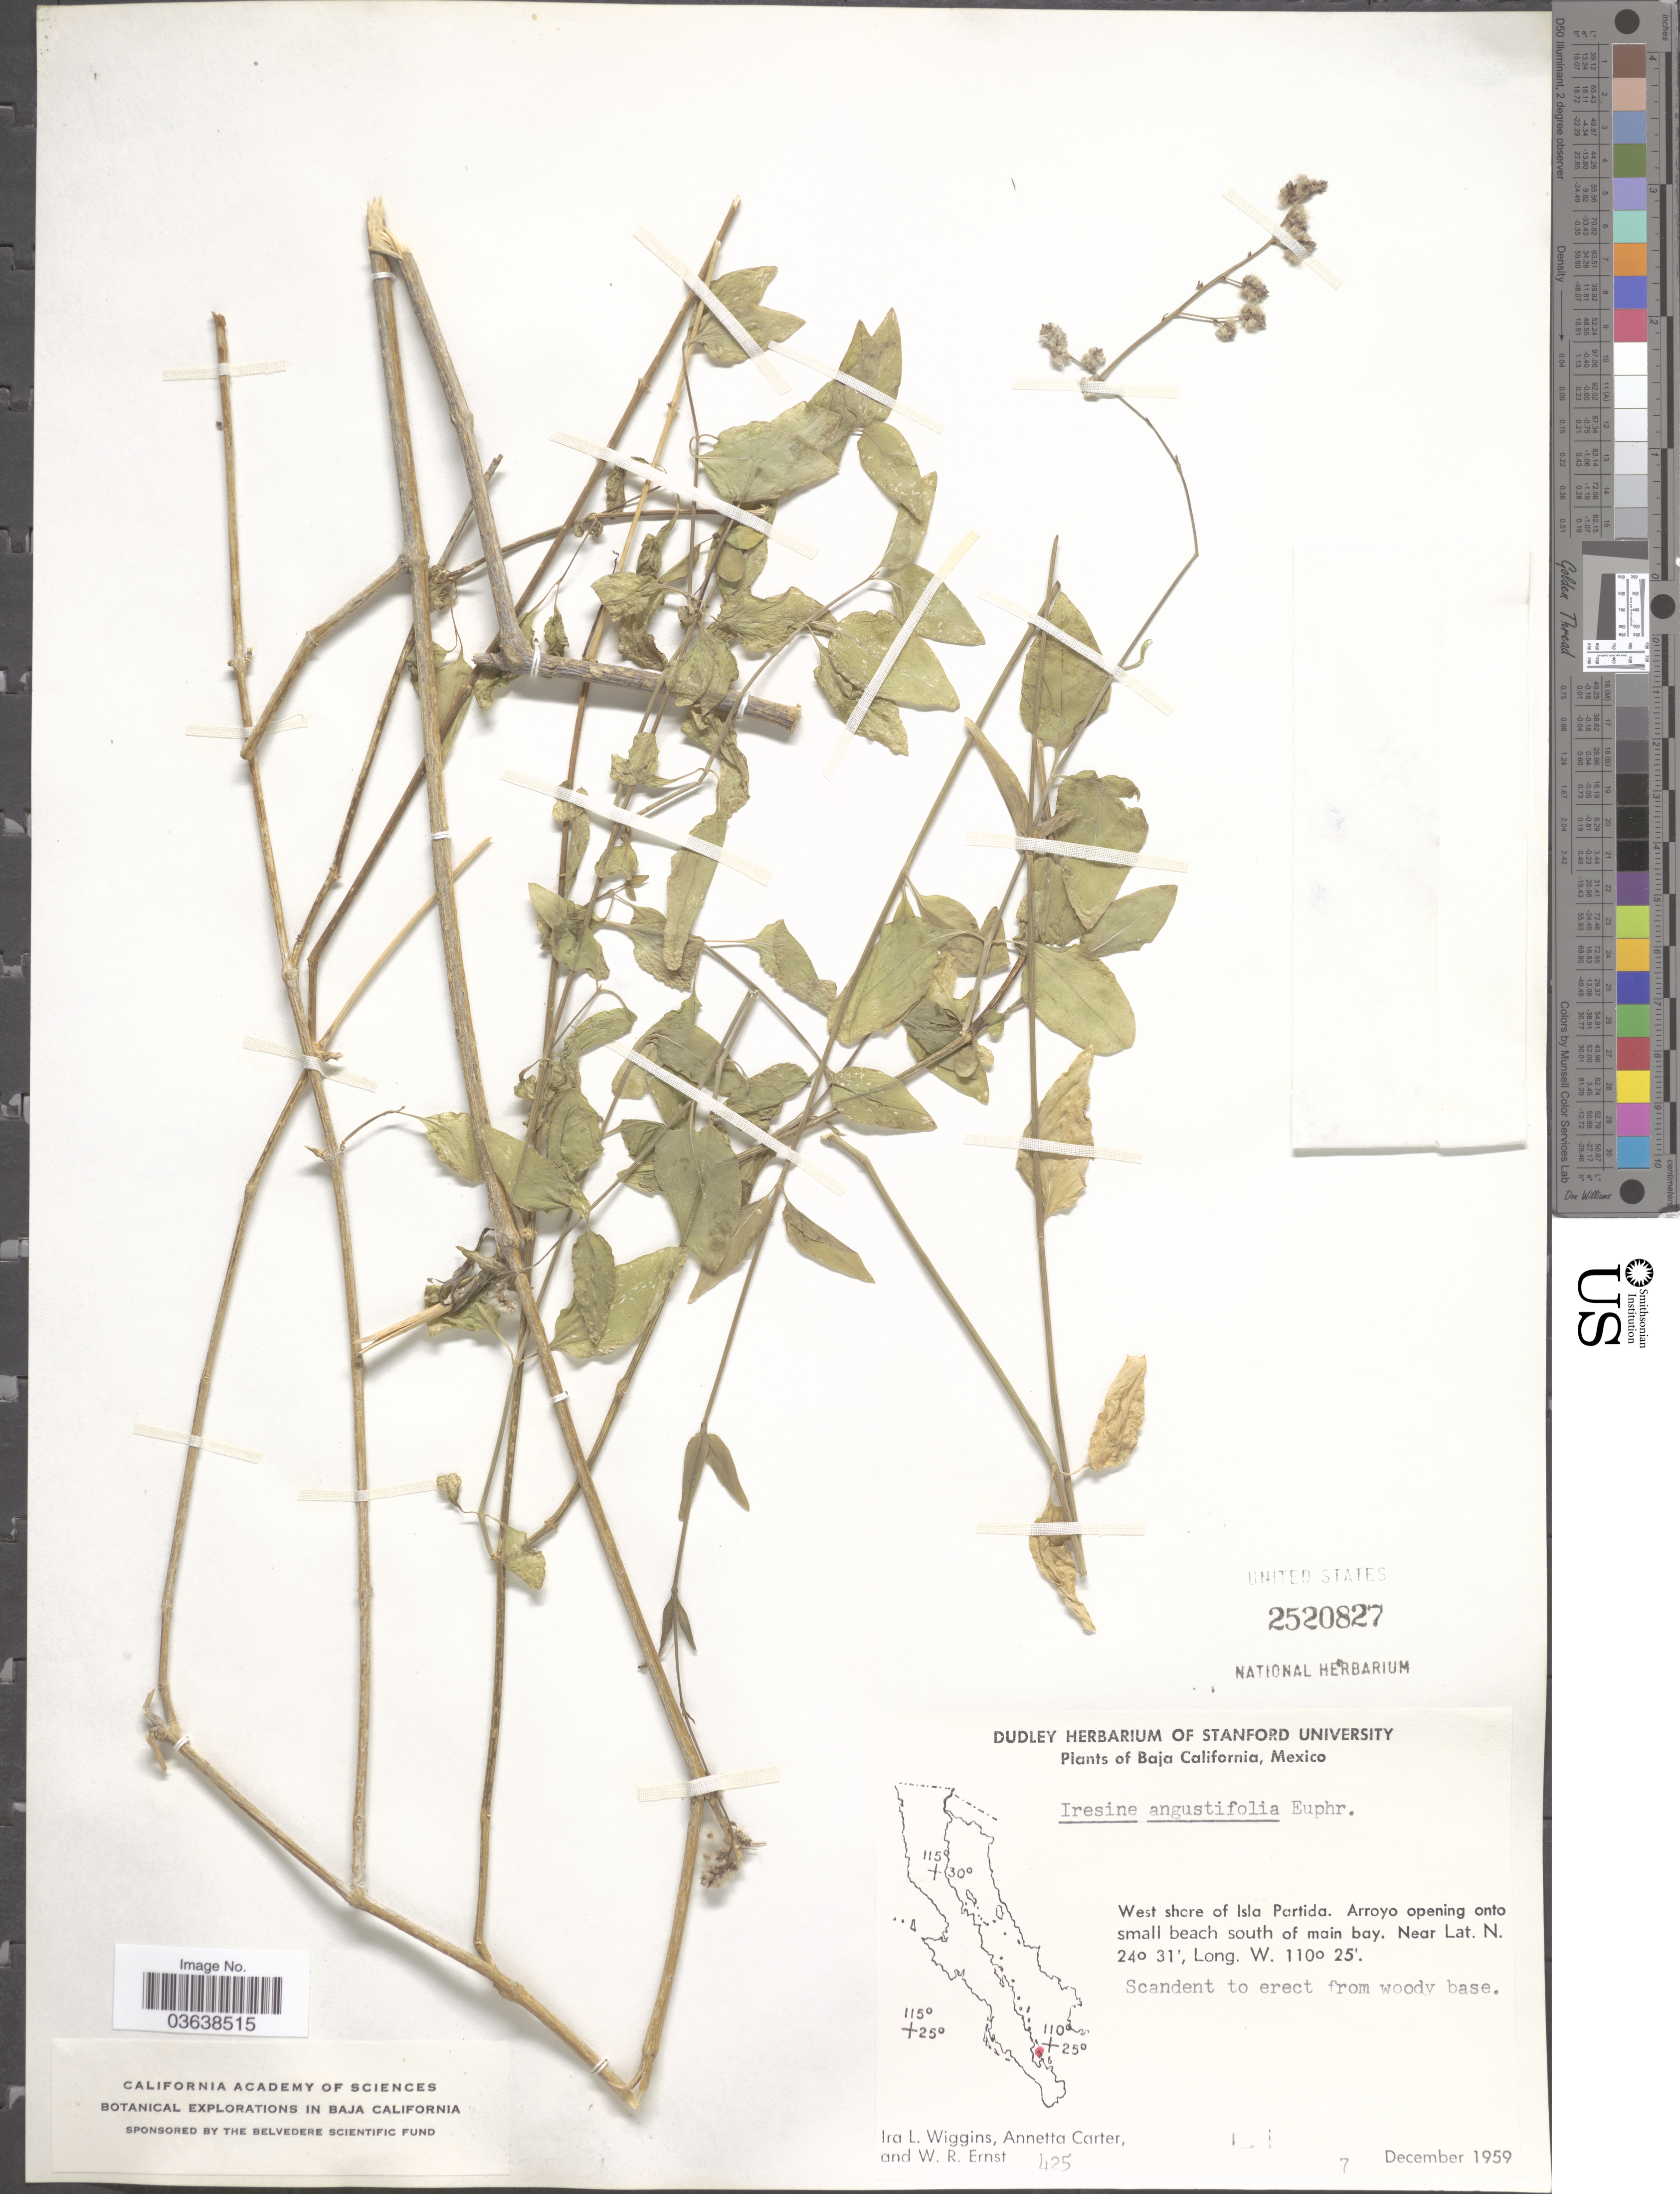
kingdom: Plantae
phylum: Tracheophyta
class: Magnoliopsida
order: Caryophyllales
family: Amaranthaceae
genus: Iresine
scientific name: Iresine angustifolia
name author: Euphrasén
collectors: I. L. Wiggins, A. Carter & W. R. Ernst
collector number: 425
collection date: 1959-12-07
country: Mexico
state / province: Baja California Sur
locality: West shore of Isla Partida. Arroyo opening onto small beach south of main bay.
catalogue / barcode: US 2520827